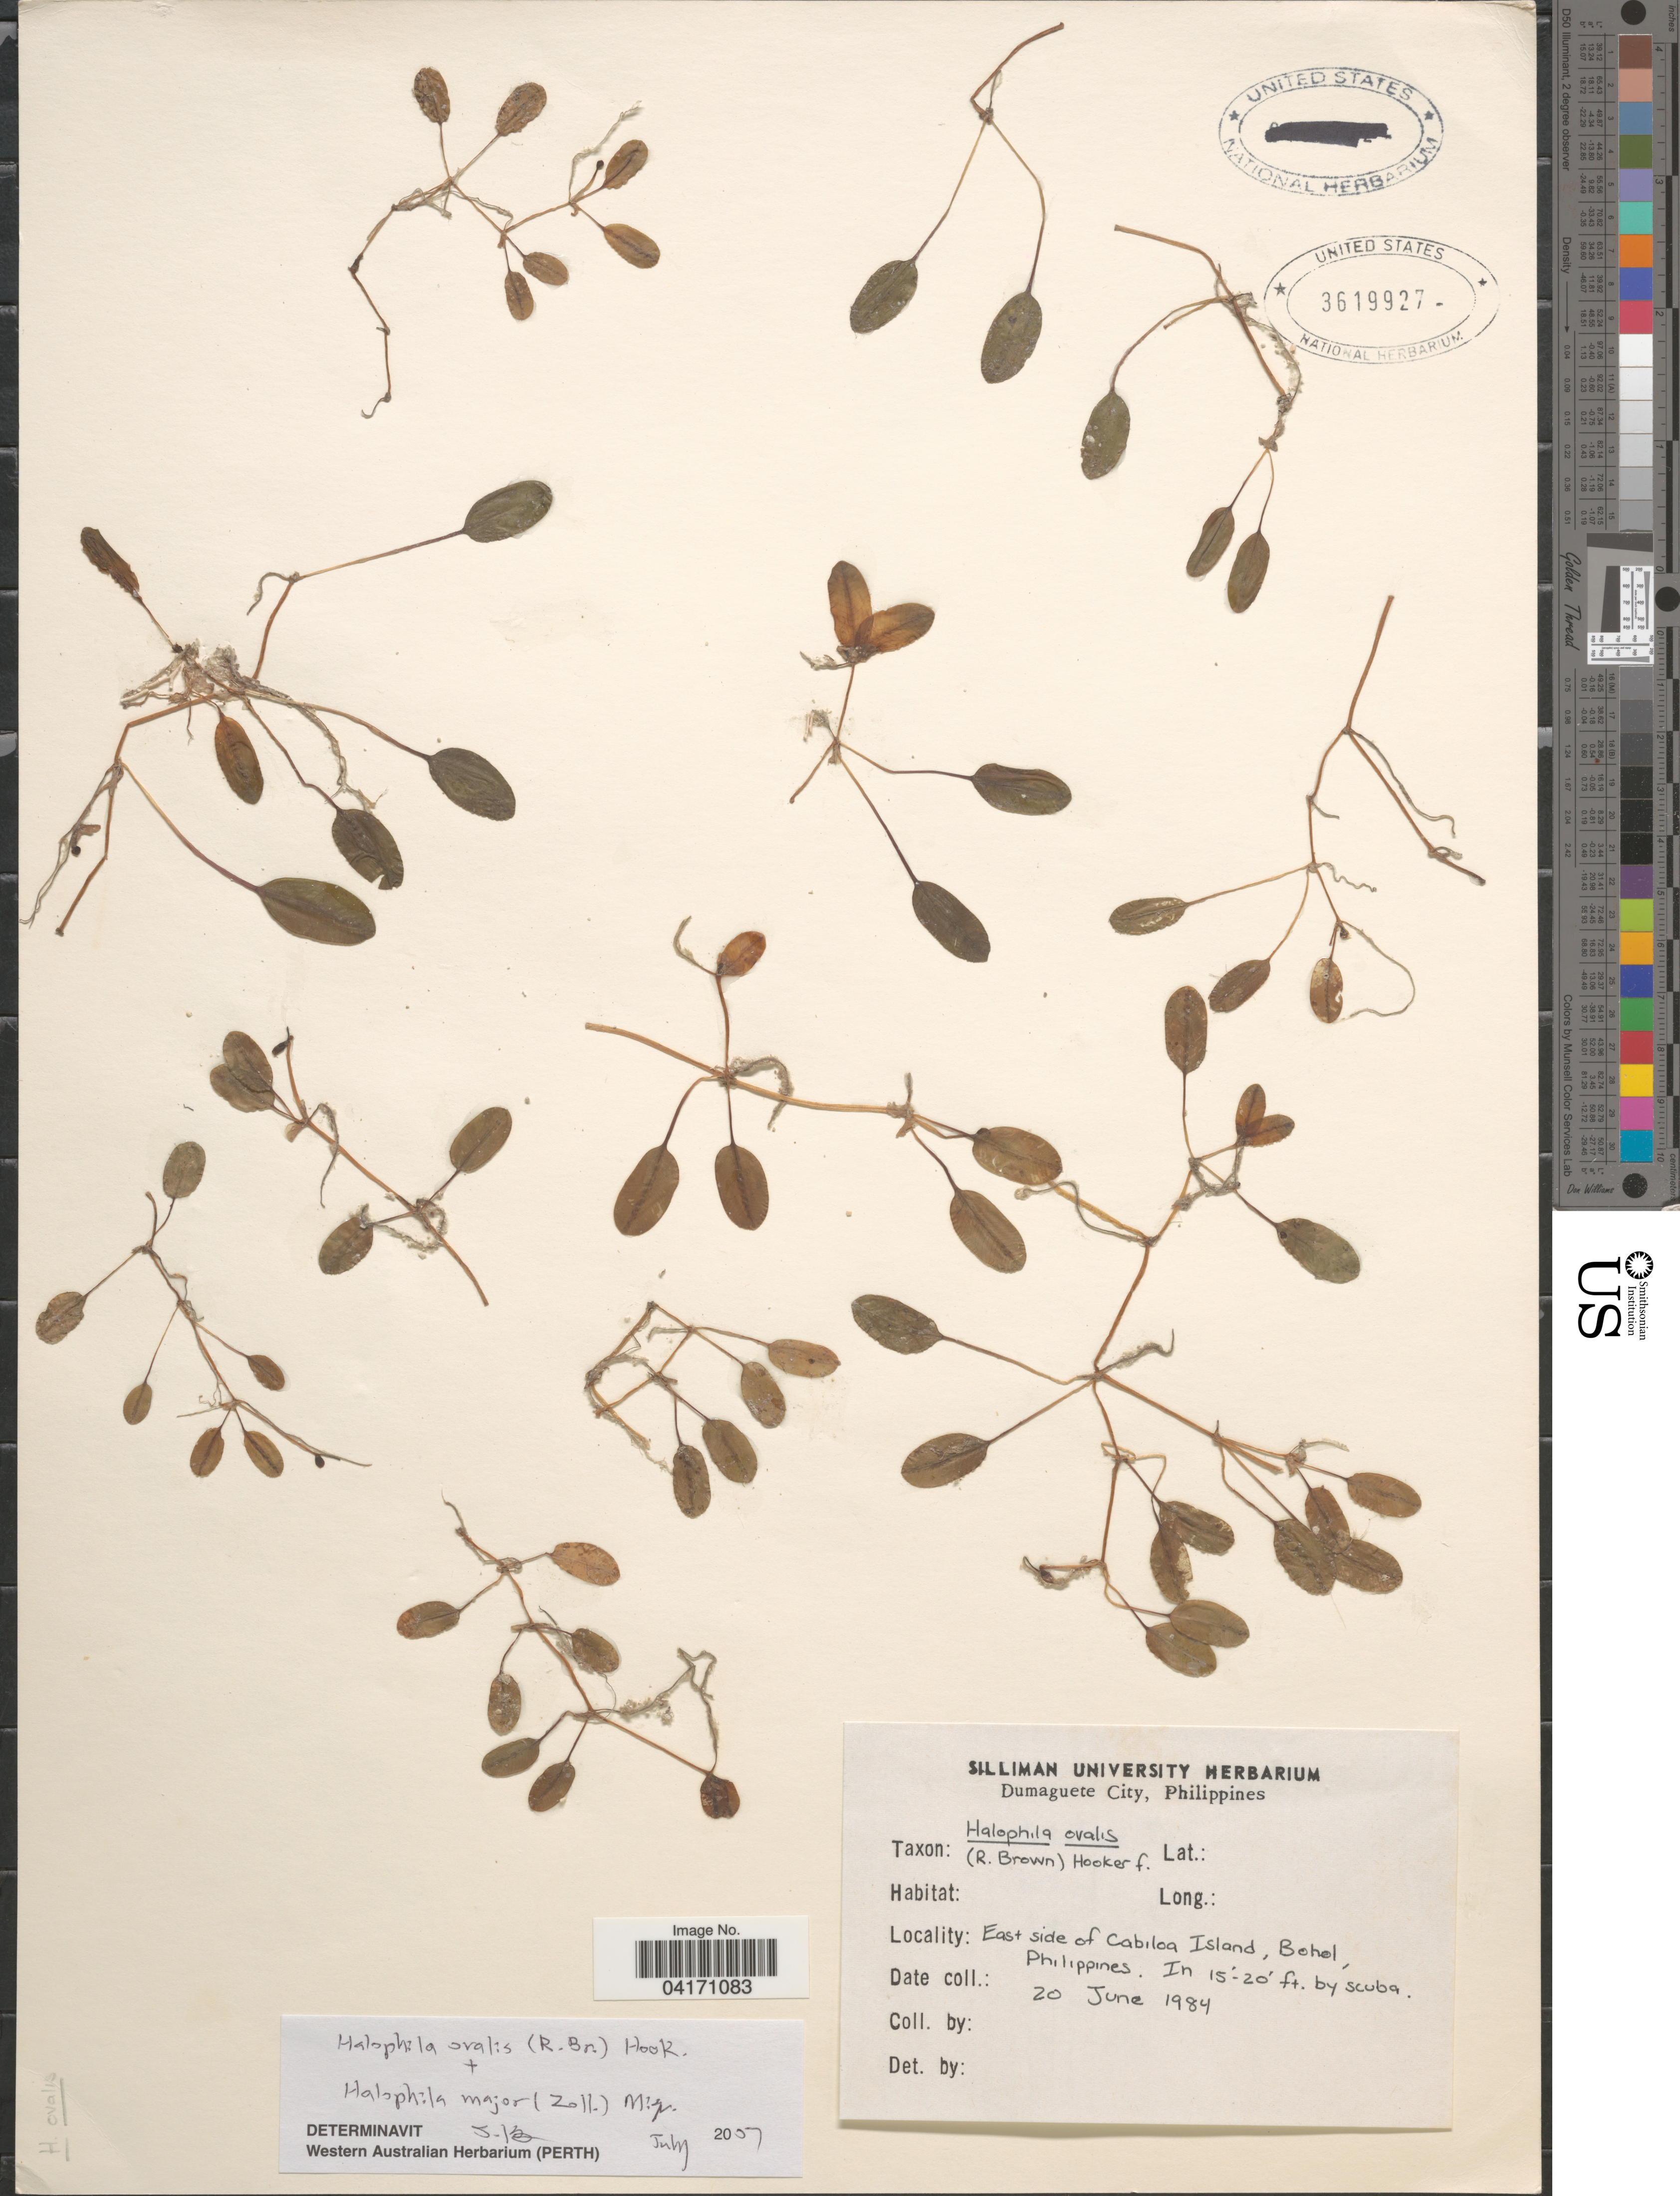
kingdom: Plantae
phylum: Tracheophyta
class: Liliopsida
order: Alismatales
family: Hydrocharitaceae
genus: Halophila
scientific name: Halophila ovalis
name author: (R. Br.) Hook. f.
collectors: Ex herb. Silliman University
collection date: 1984-06-20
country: Philippines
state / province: Central Visayas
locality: East side of Cabiloa Island, Bohol.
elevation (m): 5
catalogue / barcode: US 3619927